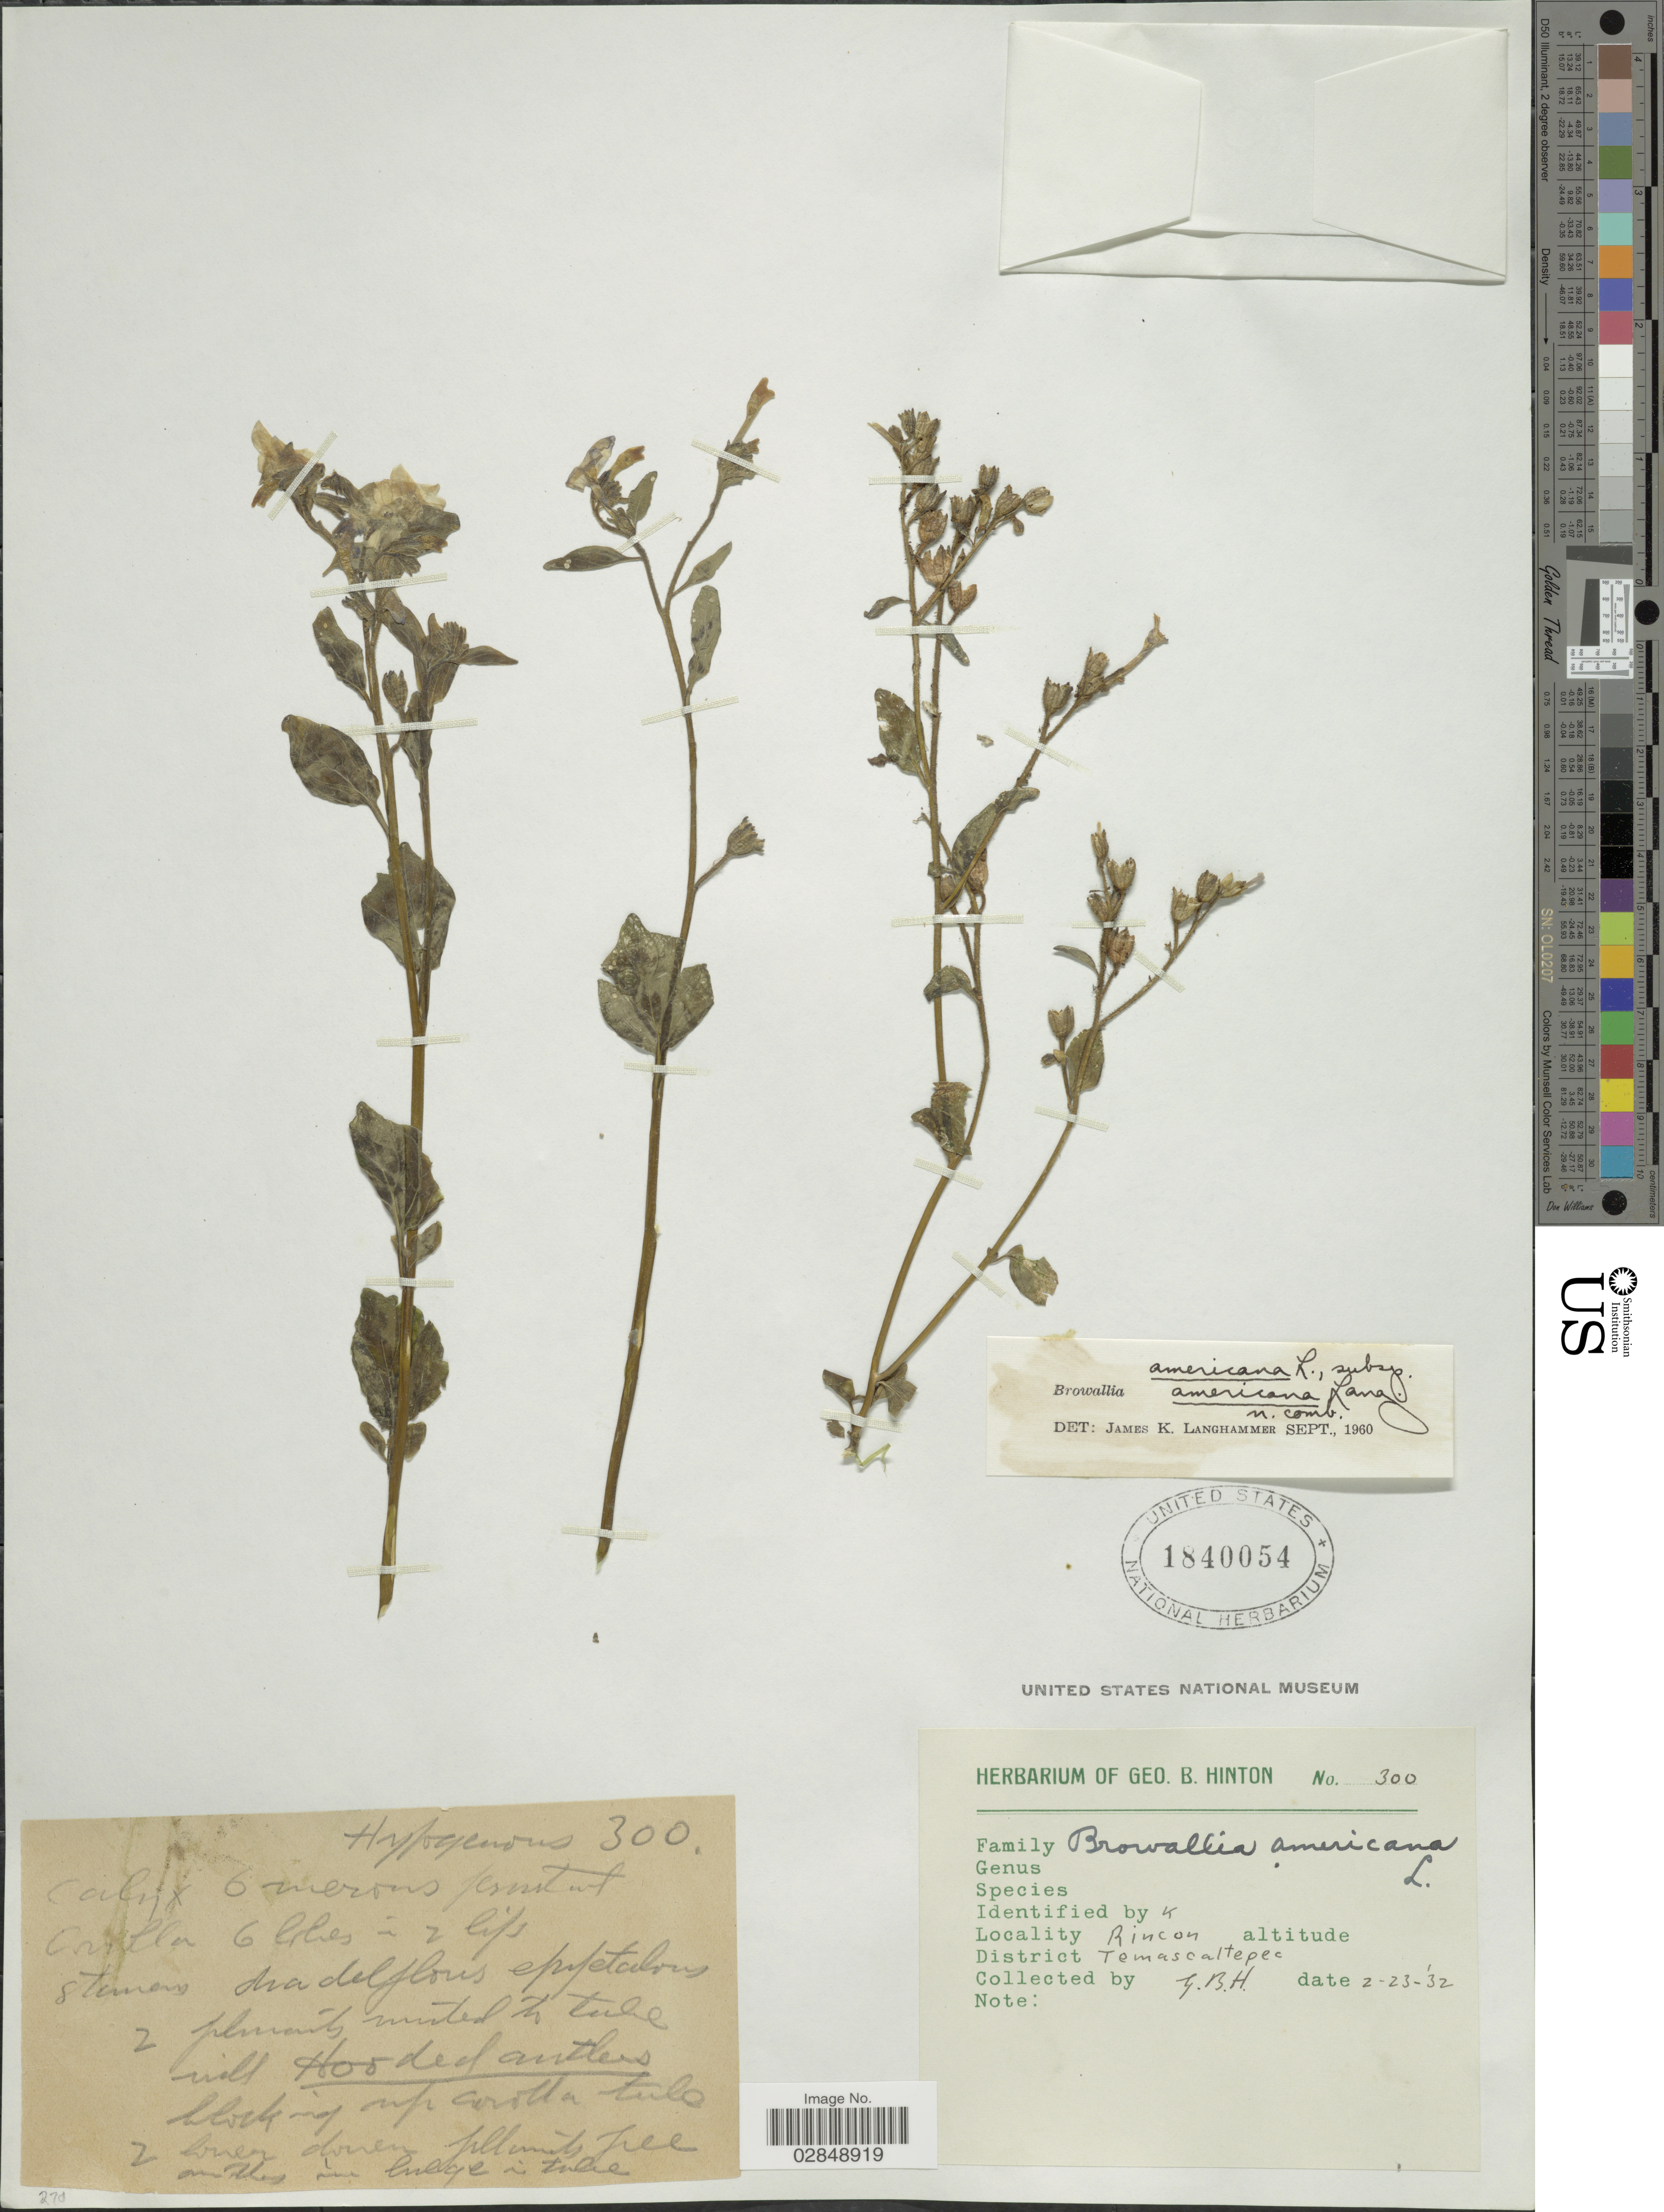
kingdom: Plantae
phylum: Tracheophyta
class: Magnoliopsida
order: Solanales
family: Solanaceae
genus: Browallia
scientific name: Browallia americana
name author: L.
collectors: G. B. Hinton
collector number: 300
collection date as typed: Transcribed d/m/y: 23/2/32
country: Mexico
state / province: México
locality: Rincon. District Temascaltepec.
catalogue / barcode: US 1840054